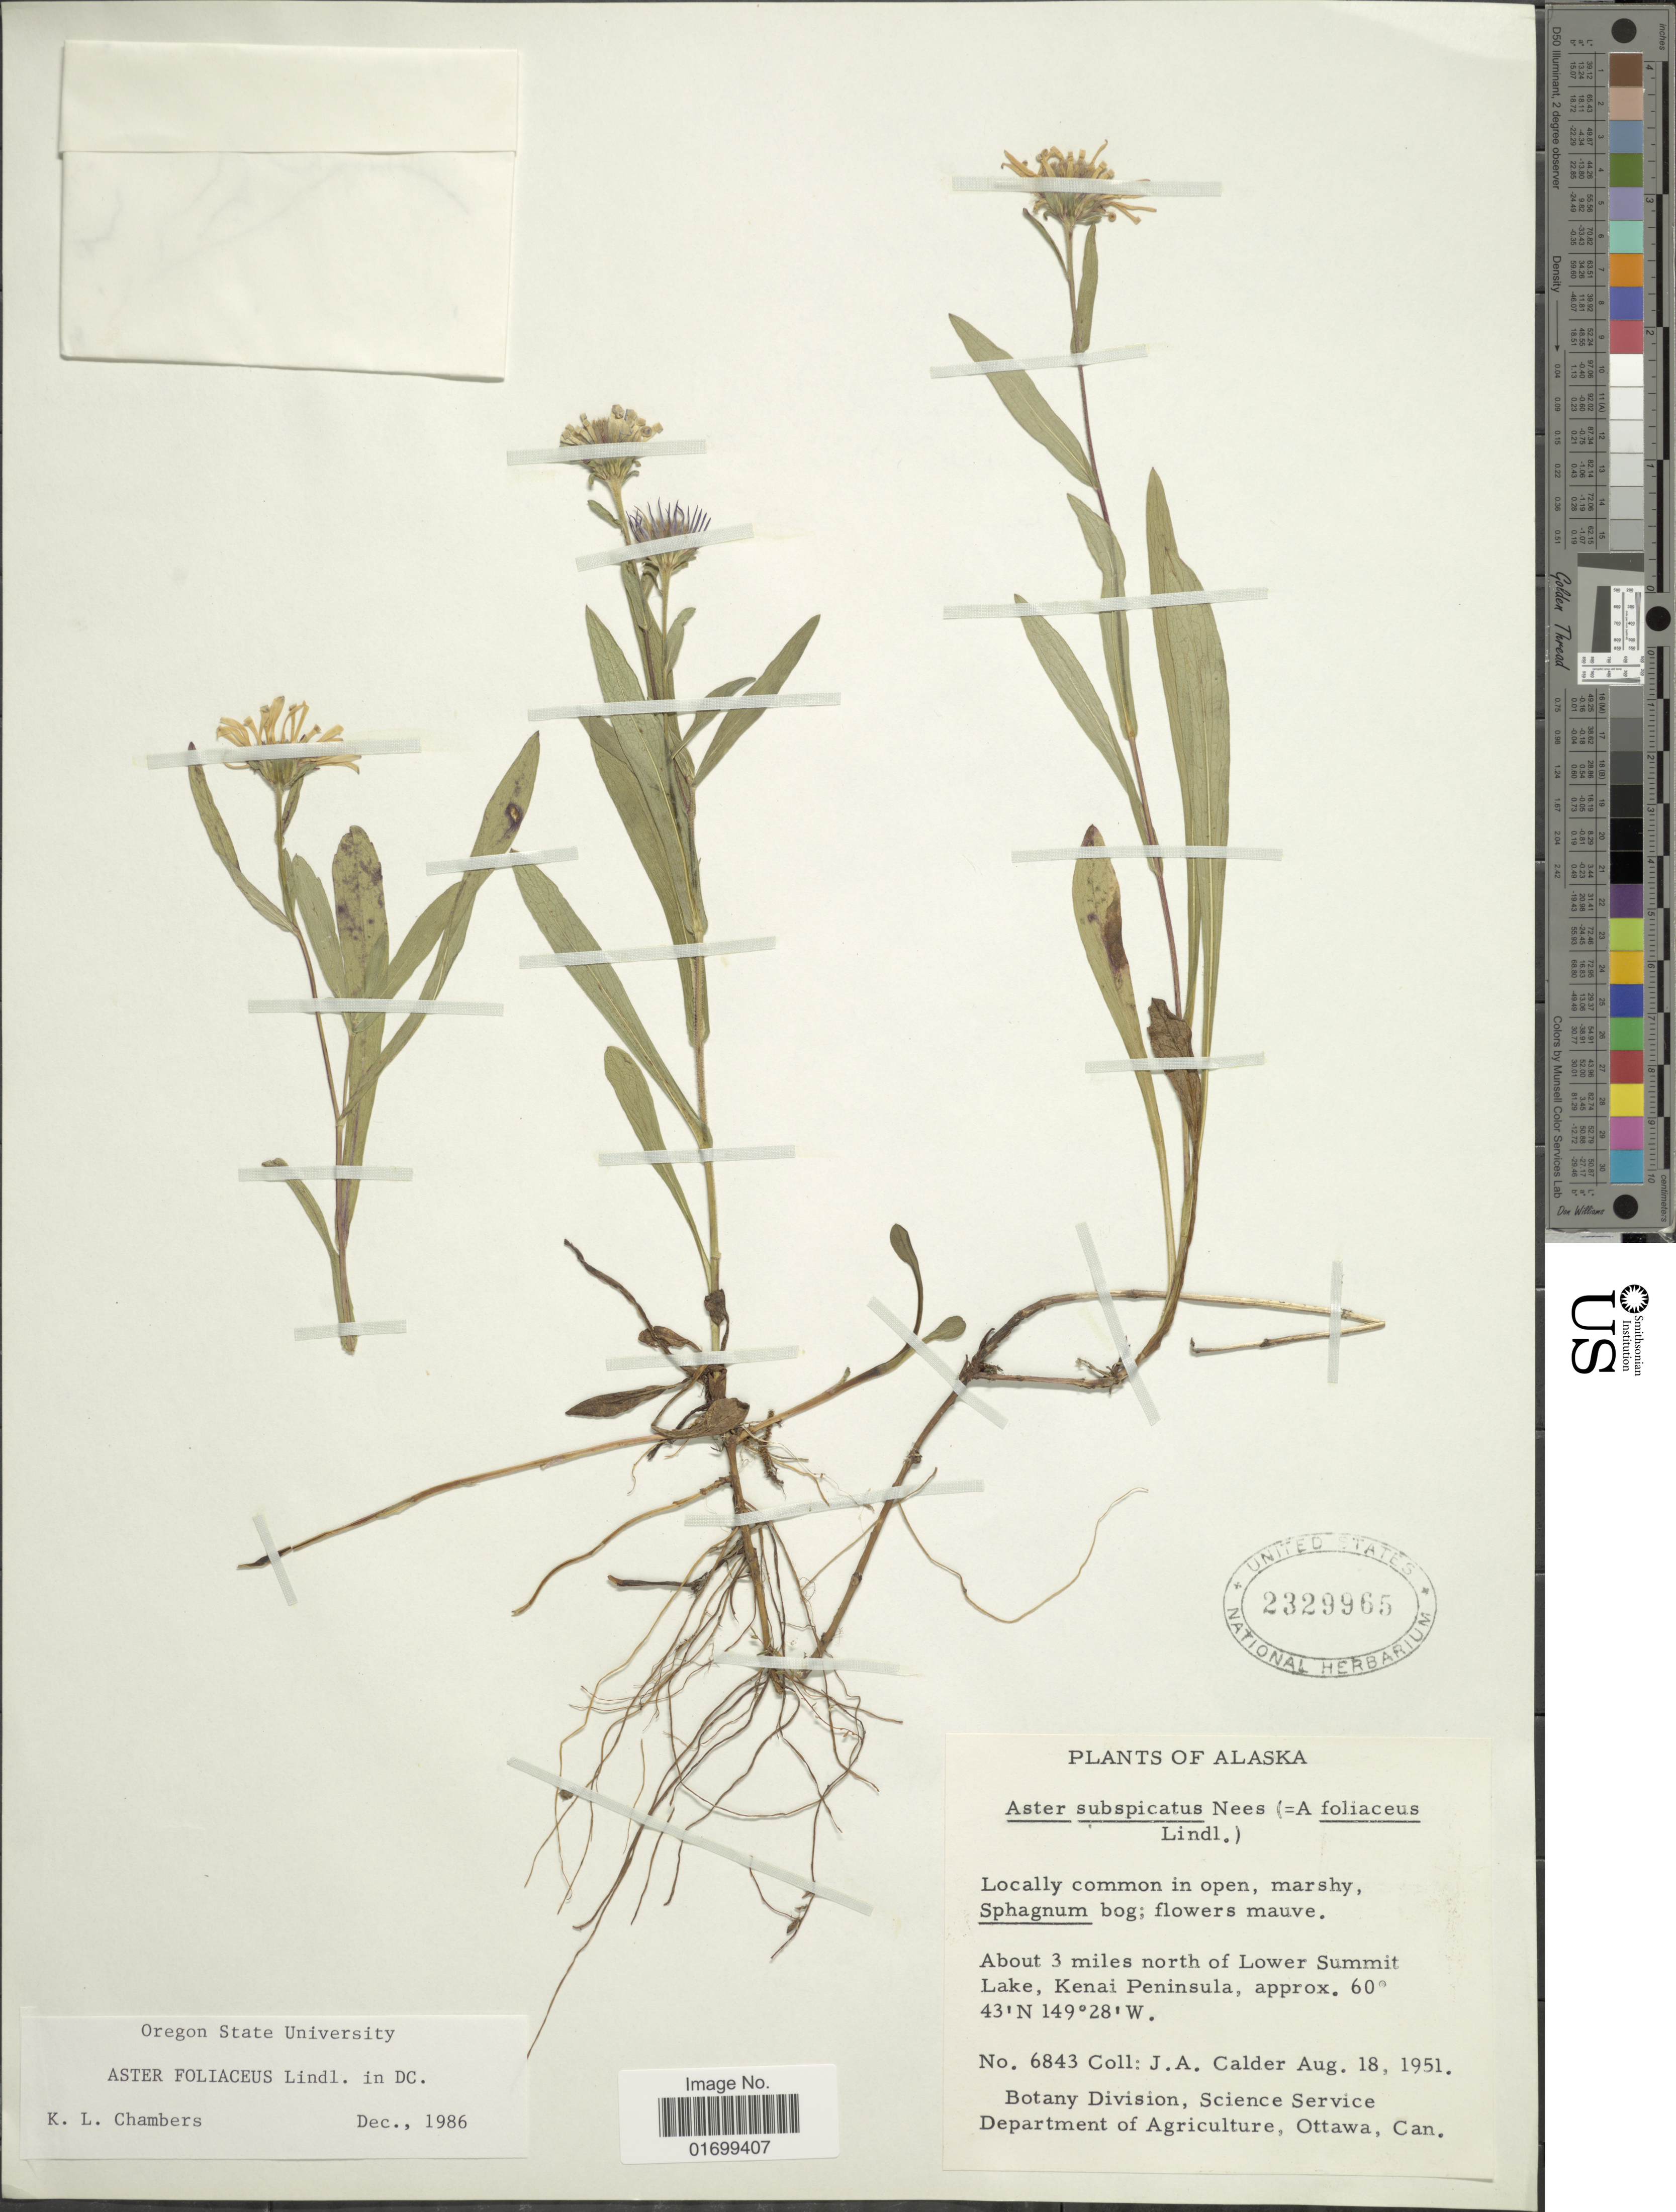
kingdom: Plantae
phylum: Tracheophyta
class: Magnoliopsida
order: Asterales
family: Asteraceae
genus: Symphyotrichum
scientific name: Symphyotrichum foliaceum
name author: (Lindl. ex DC.) G.L. Nesom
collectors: J. A. Calder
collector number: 6843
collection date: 1951-08-18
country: United States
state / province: Alaska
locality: About 3 miles north of Lower Summit Lake, Kenai Peninsula.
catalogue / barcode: US 2329965